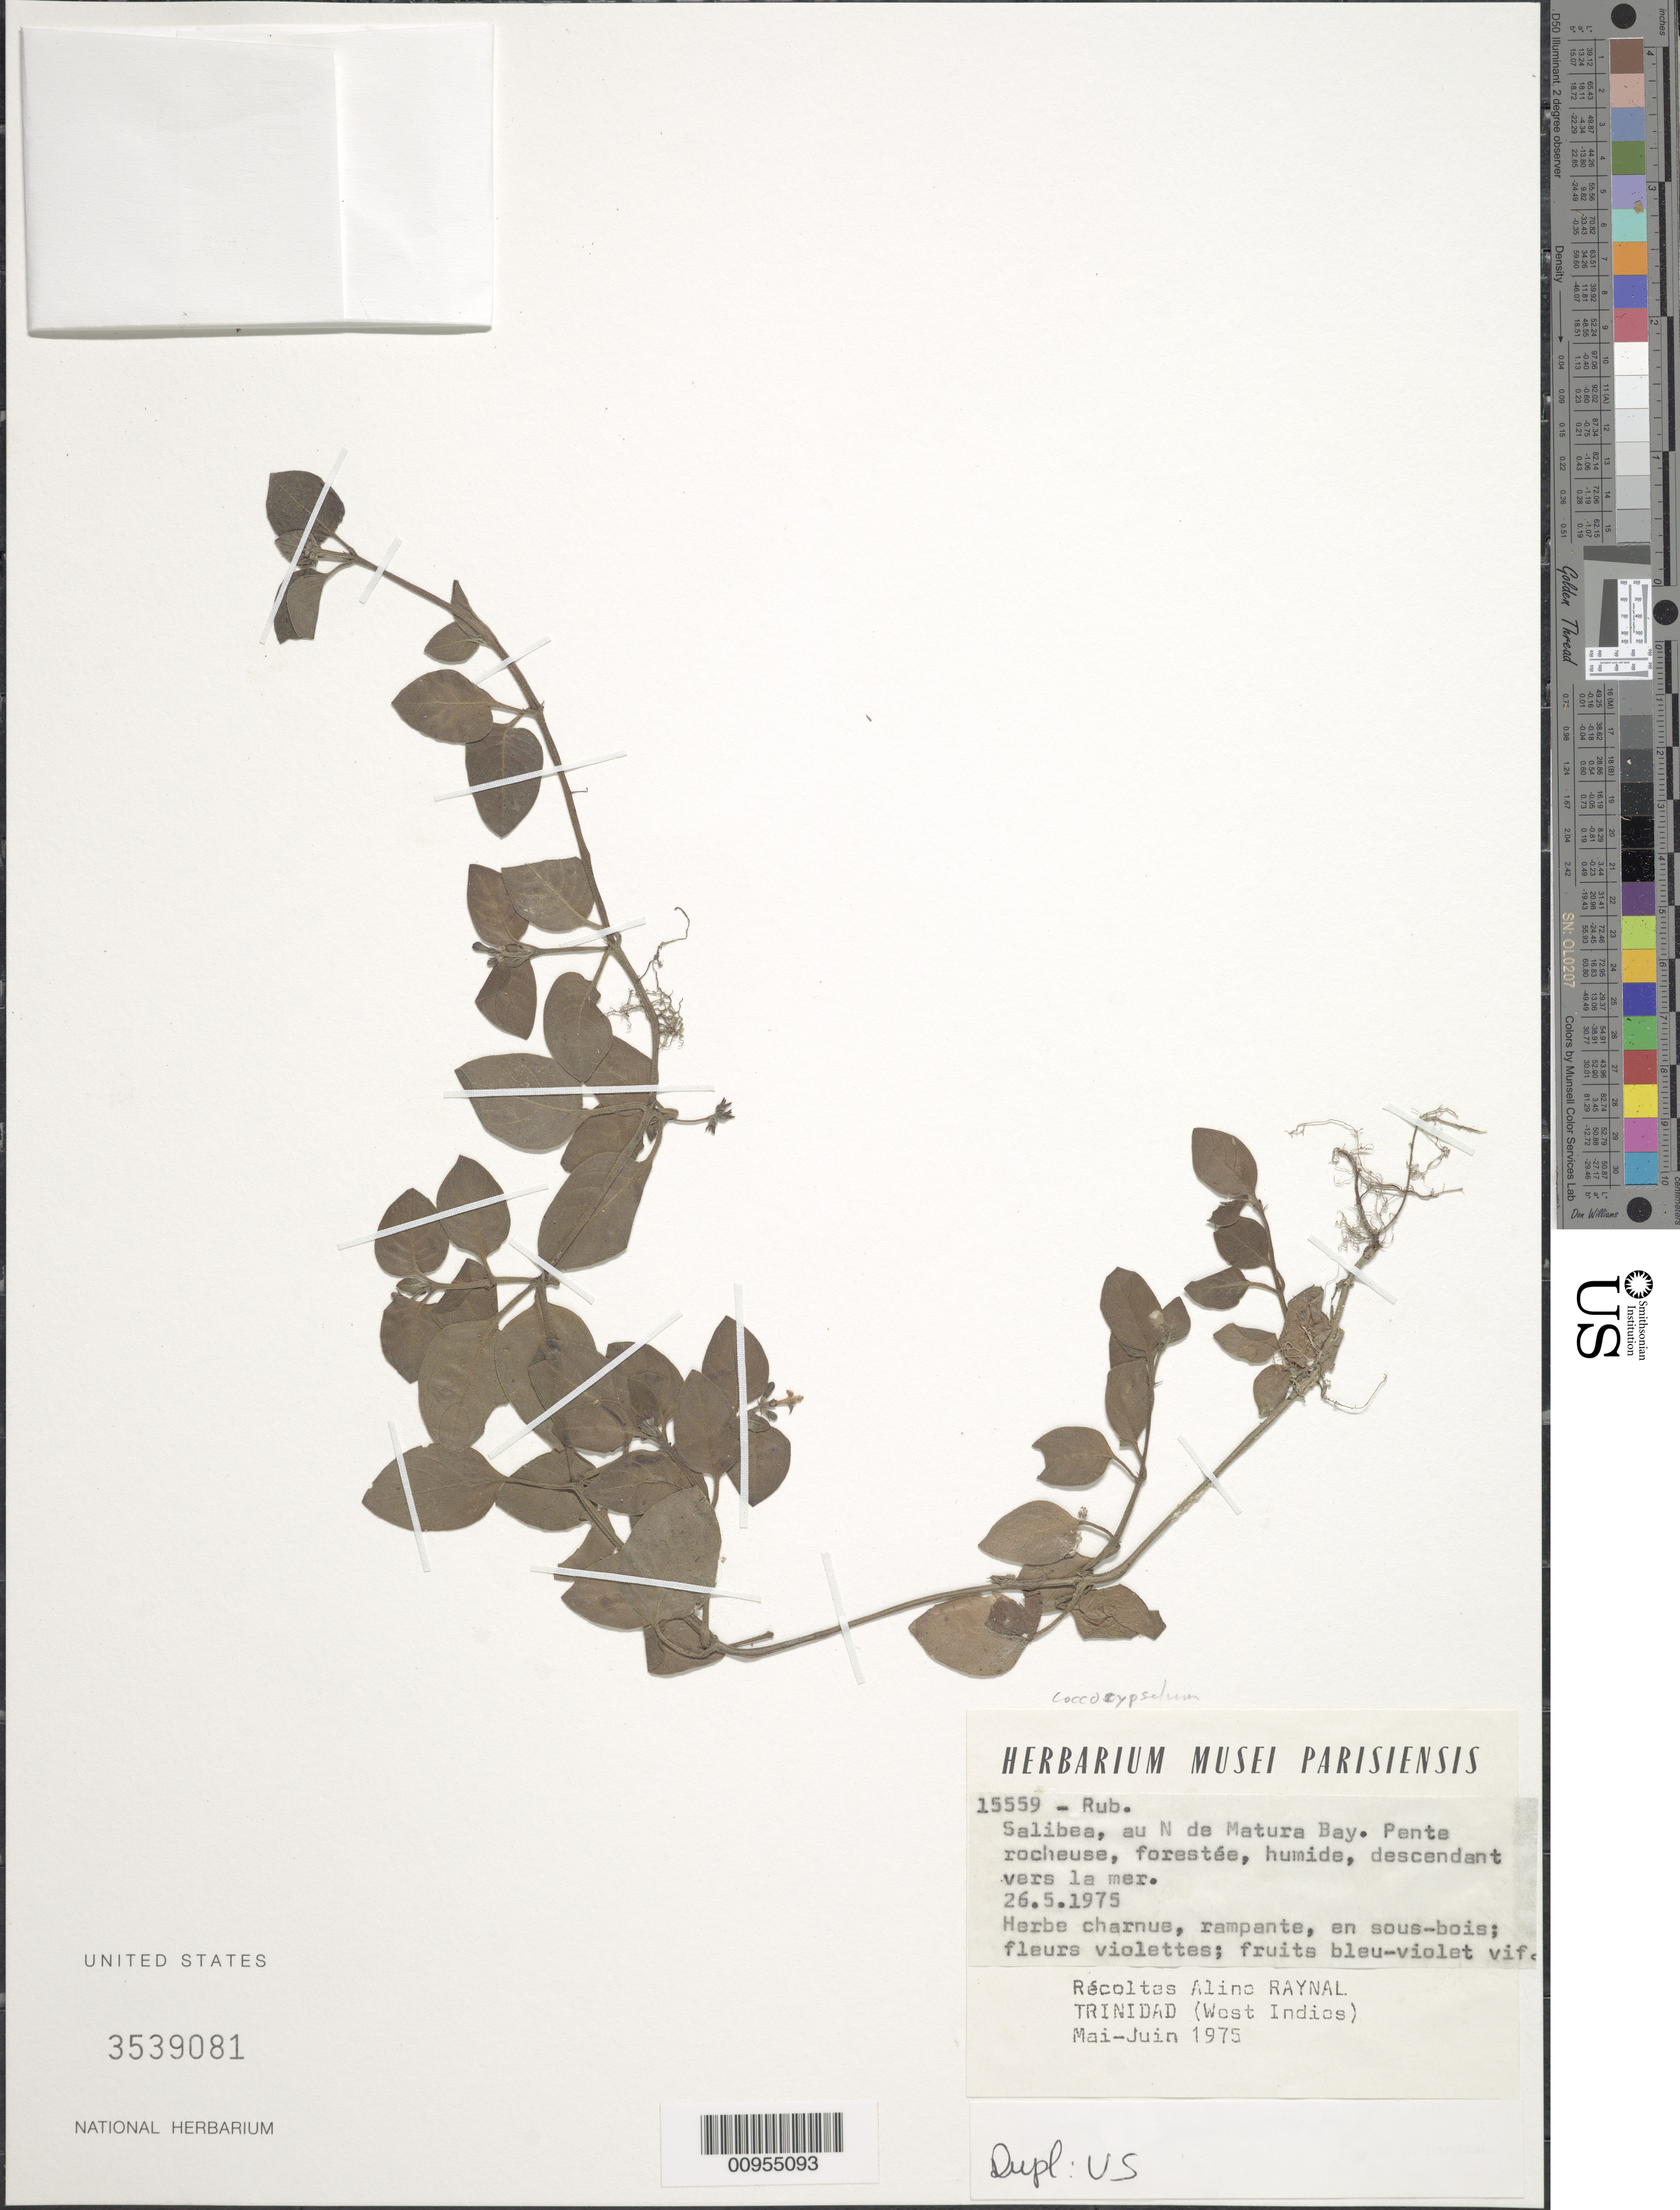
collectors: A. M. Raynal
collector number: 15559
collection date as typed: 26 May 1975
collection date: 1975-05-26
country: Trinidad and Tobago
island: Trinidad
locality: Salibea, au N de Matura Bay.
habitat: Pente rocheuse, forestée, humide, descendant vers la mer.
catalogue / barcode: US 3539081